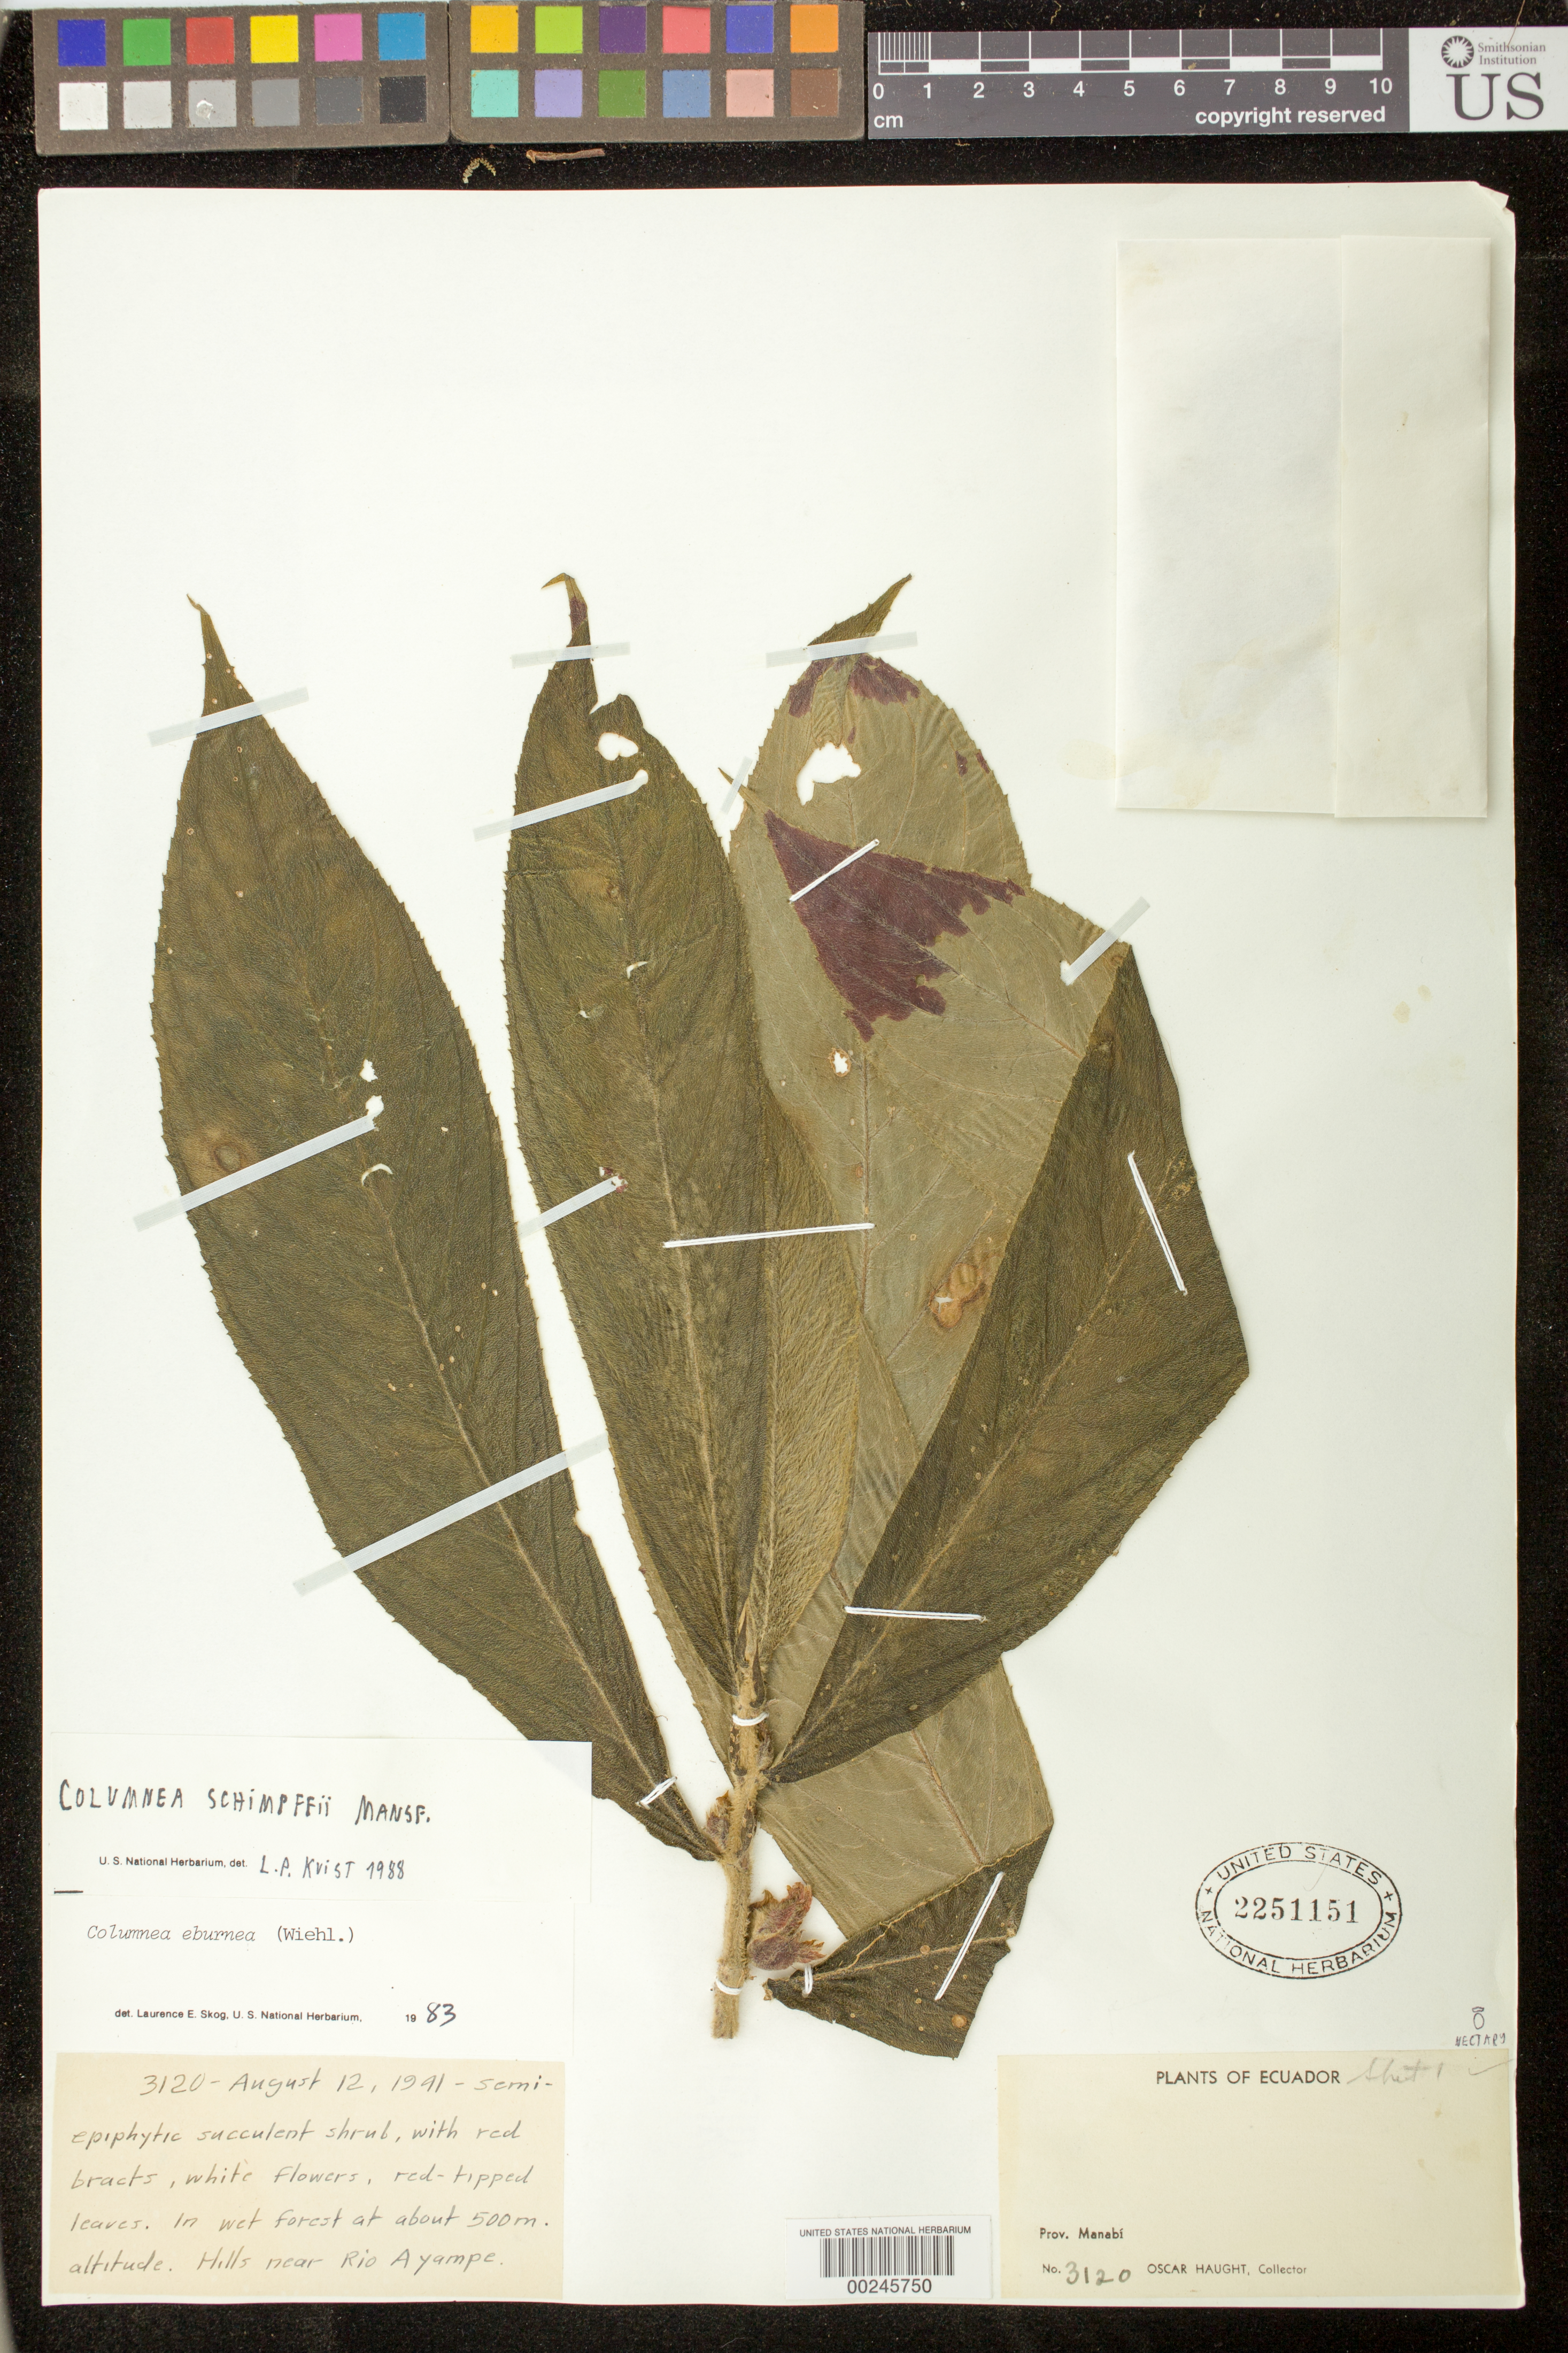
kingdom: Plantae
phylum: Tracheophyta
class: Magnoliopsida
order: Lamiales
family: Gesneriaceae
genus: Columnea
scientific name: Columnea schimpffii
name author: Mansf.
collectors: O. L. Haught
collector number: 3120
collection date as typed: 12 Aug 1941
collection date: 1941-08-12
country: Ecuador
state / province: Manabí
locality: Hills near Rio Ayampe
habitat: In wet forest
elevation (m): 500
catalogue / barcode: US 2251151